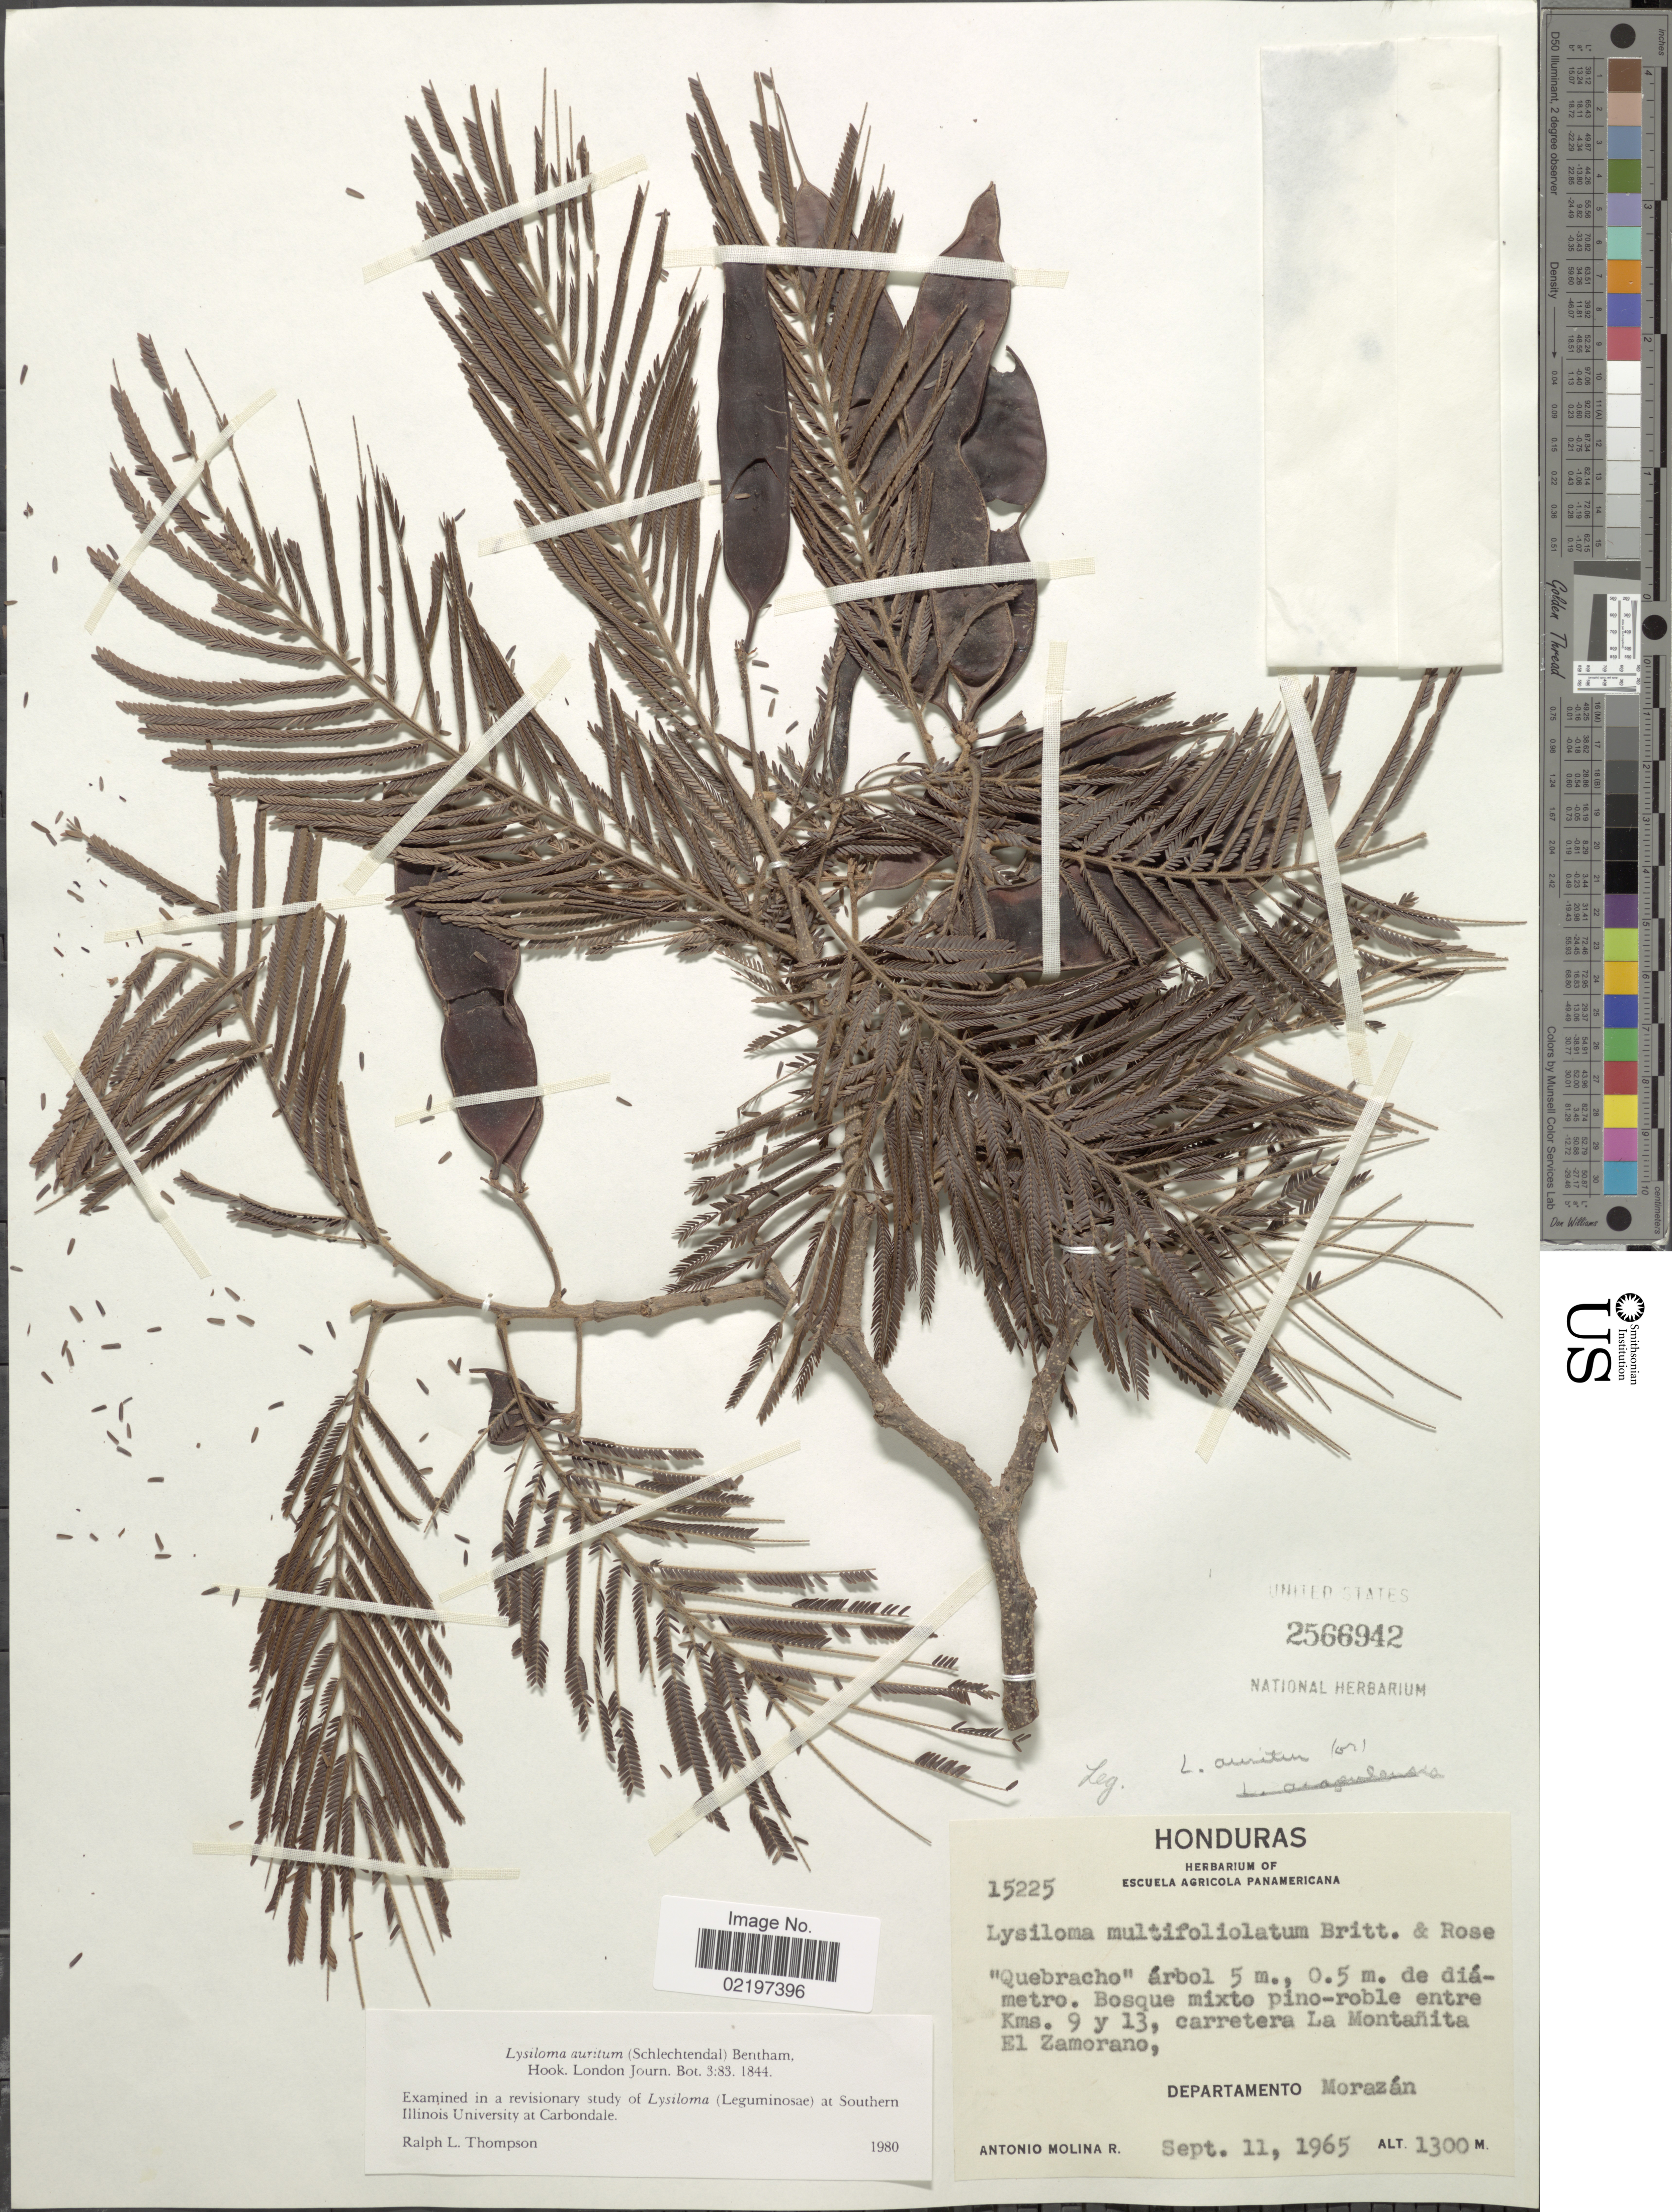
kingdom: Plantae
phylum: Tracheophyta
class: Magnoliopsida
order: Fabales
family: Fabaceae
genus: Lysiloma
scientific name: Lysiloma auritum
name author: (Schltdl.) Benth.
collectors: A. Molina R.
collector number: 15225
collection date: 1965-09-11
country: Honduras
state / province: Fco. Morazán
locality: Departamento Morazan, Bosque mixto pino-roble entre Kms. 9 y 13, carretera La Montañita El Zamorano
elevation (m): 1300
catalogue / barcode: US 2566942